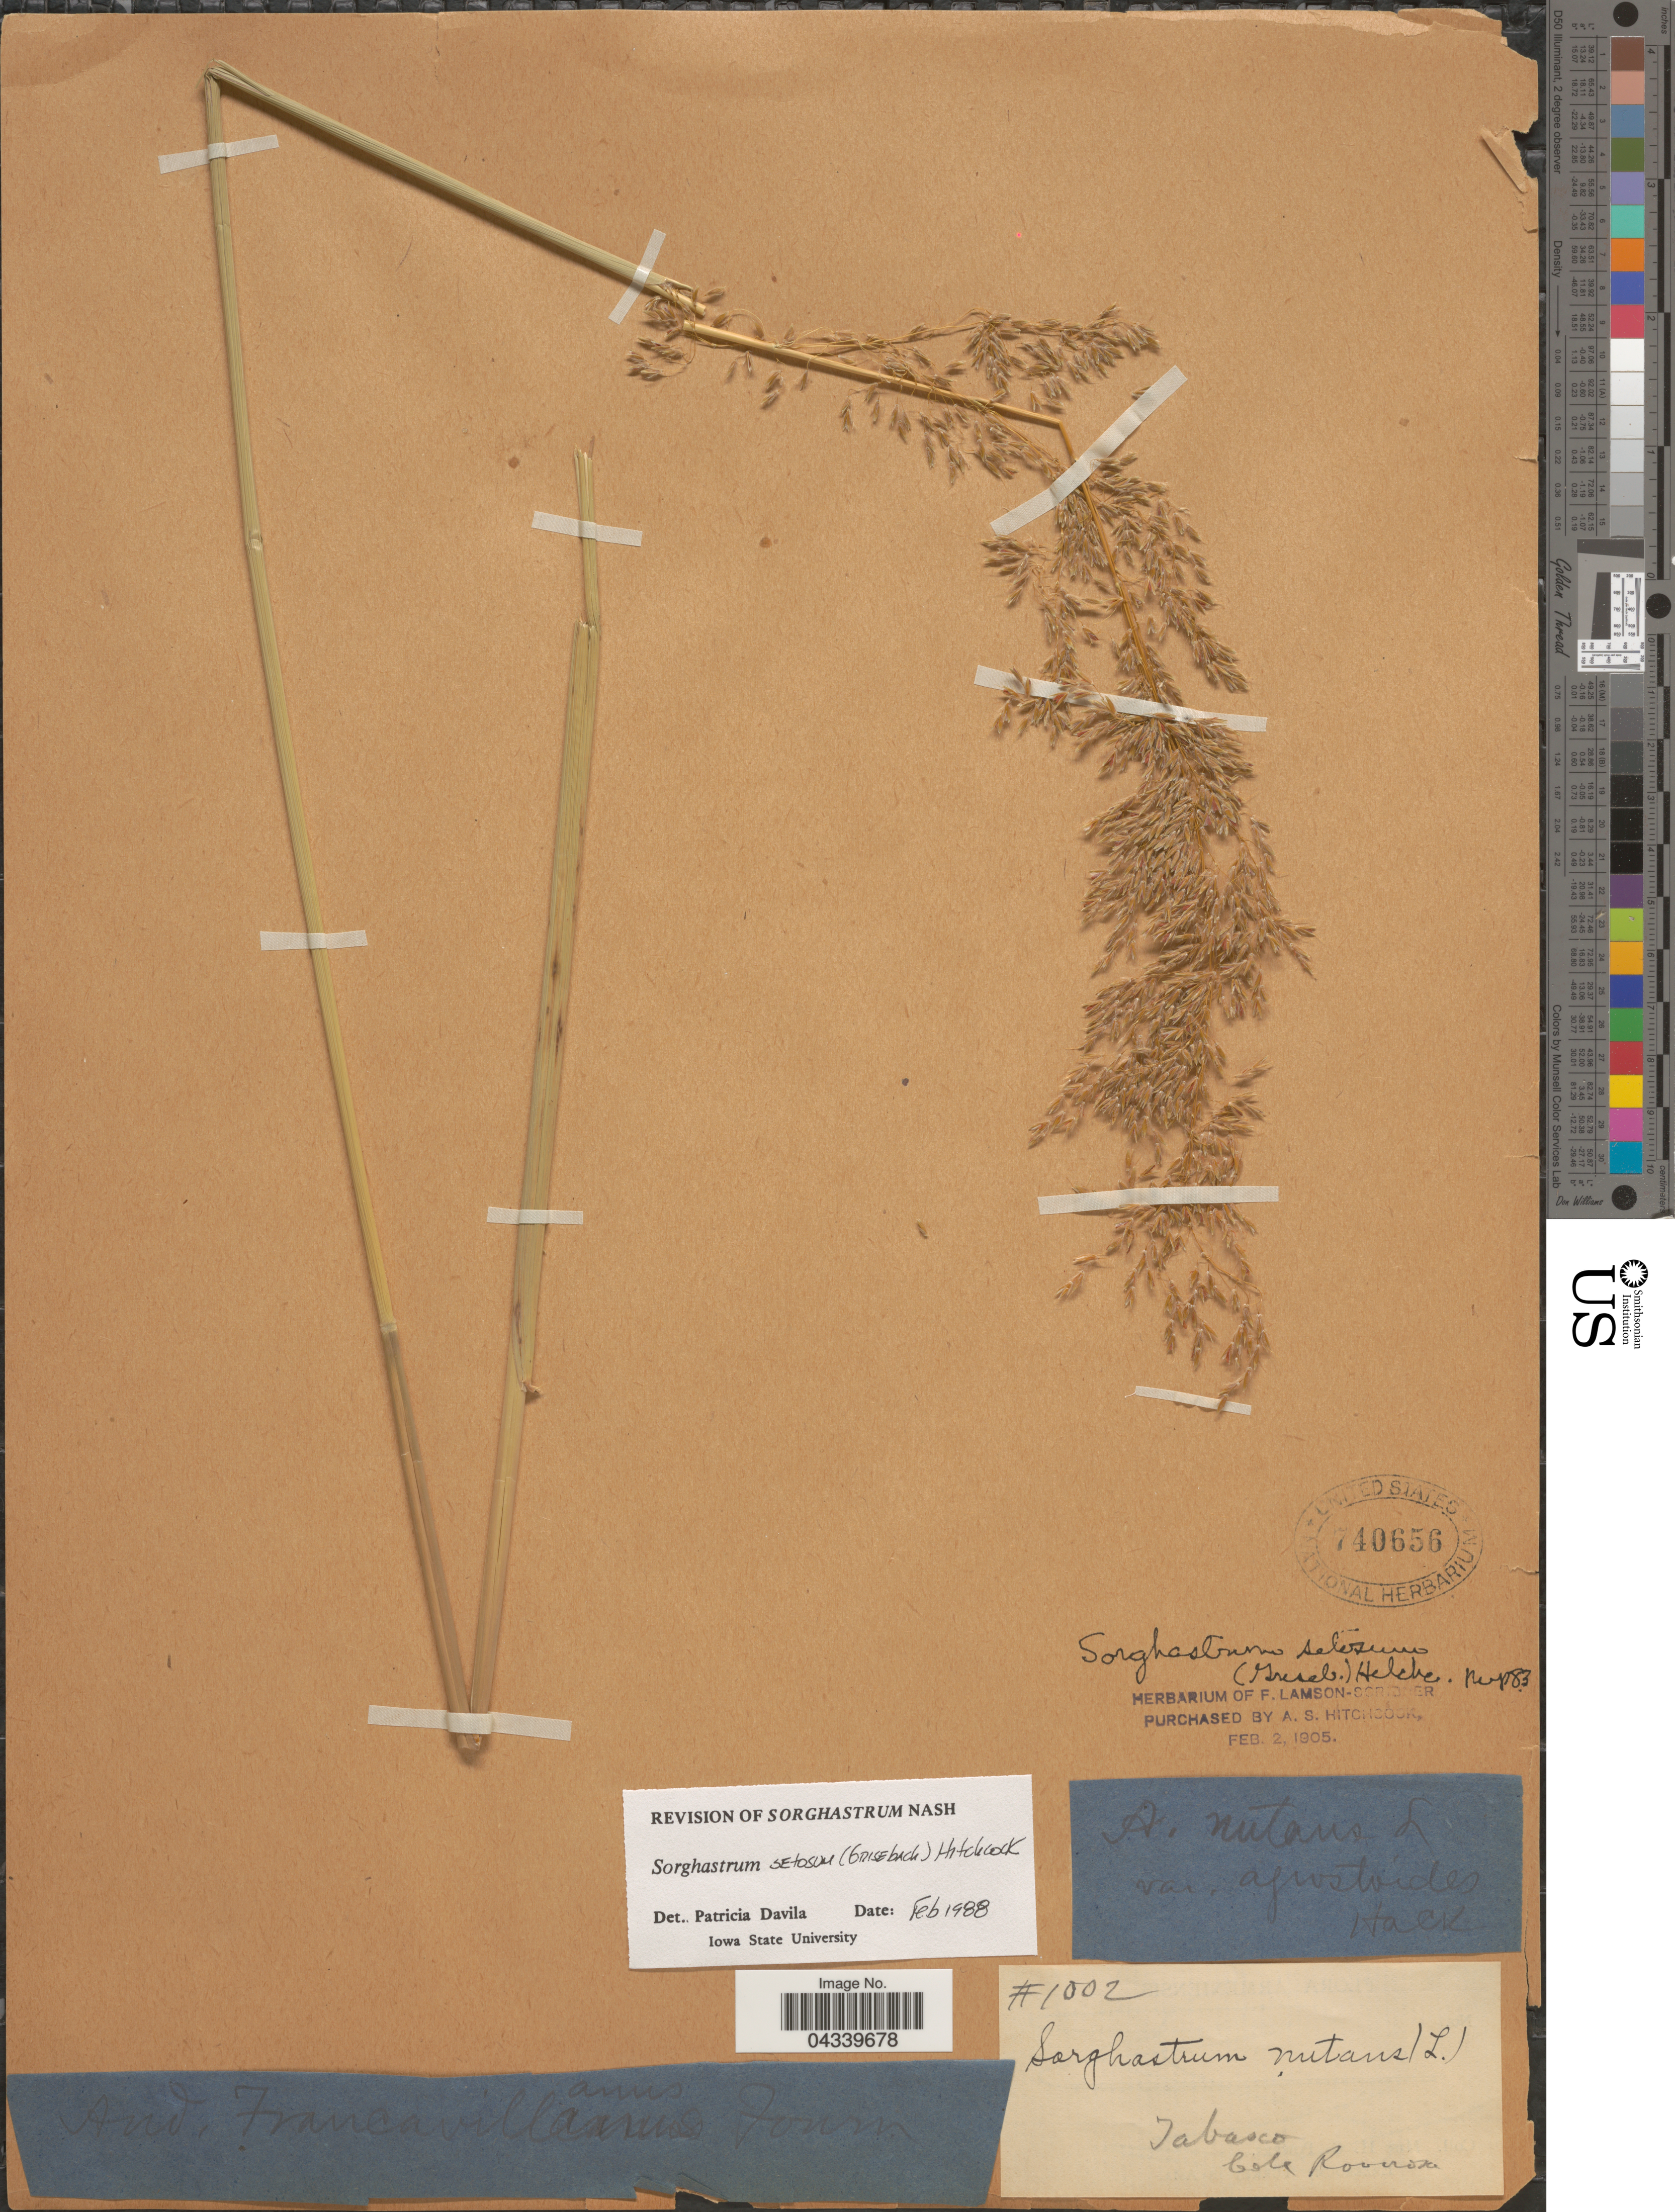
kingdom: Plantae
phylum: Tracheophyta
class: Liliopsida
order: Poales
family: Poaceae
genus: Sorghastrum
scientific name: Sorghastrum setosum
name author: (Griseb.) Hitchc.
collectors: J. N. Rovirosa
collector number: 1002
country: Mexico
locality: Tabasco.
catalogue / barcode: US 740656